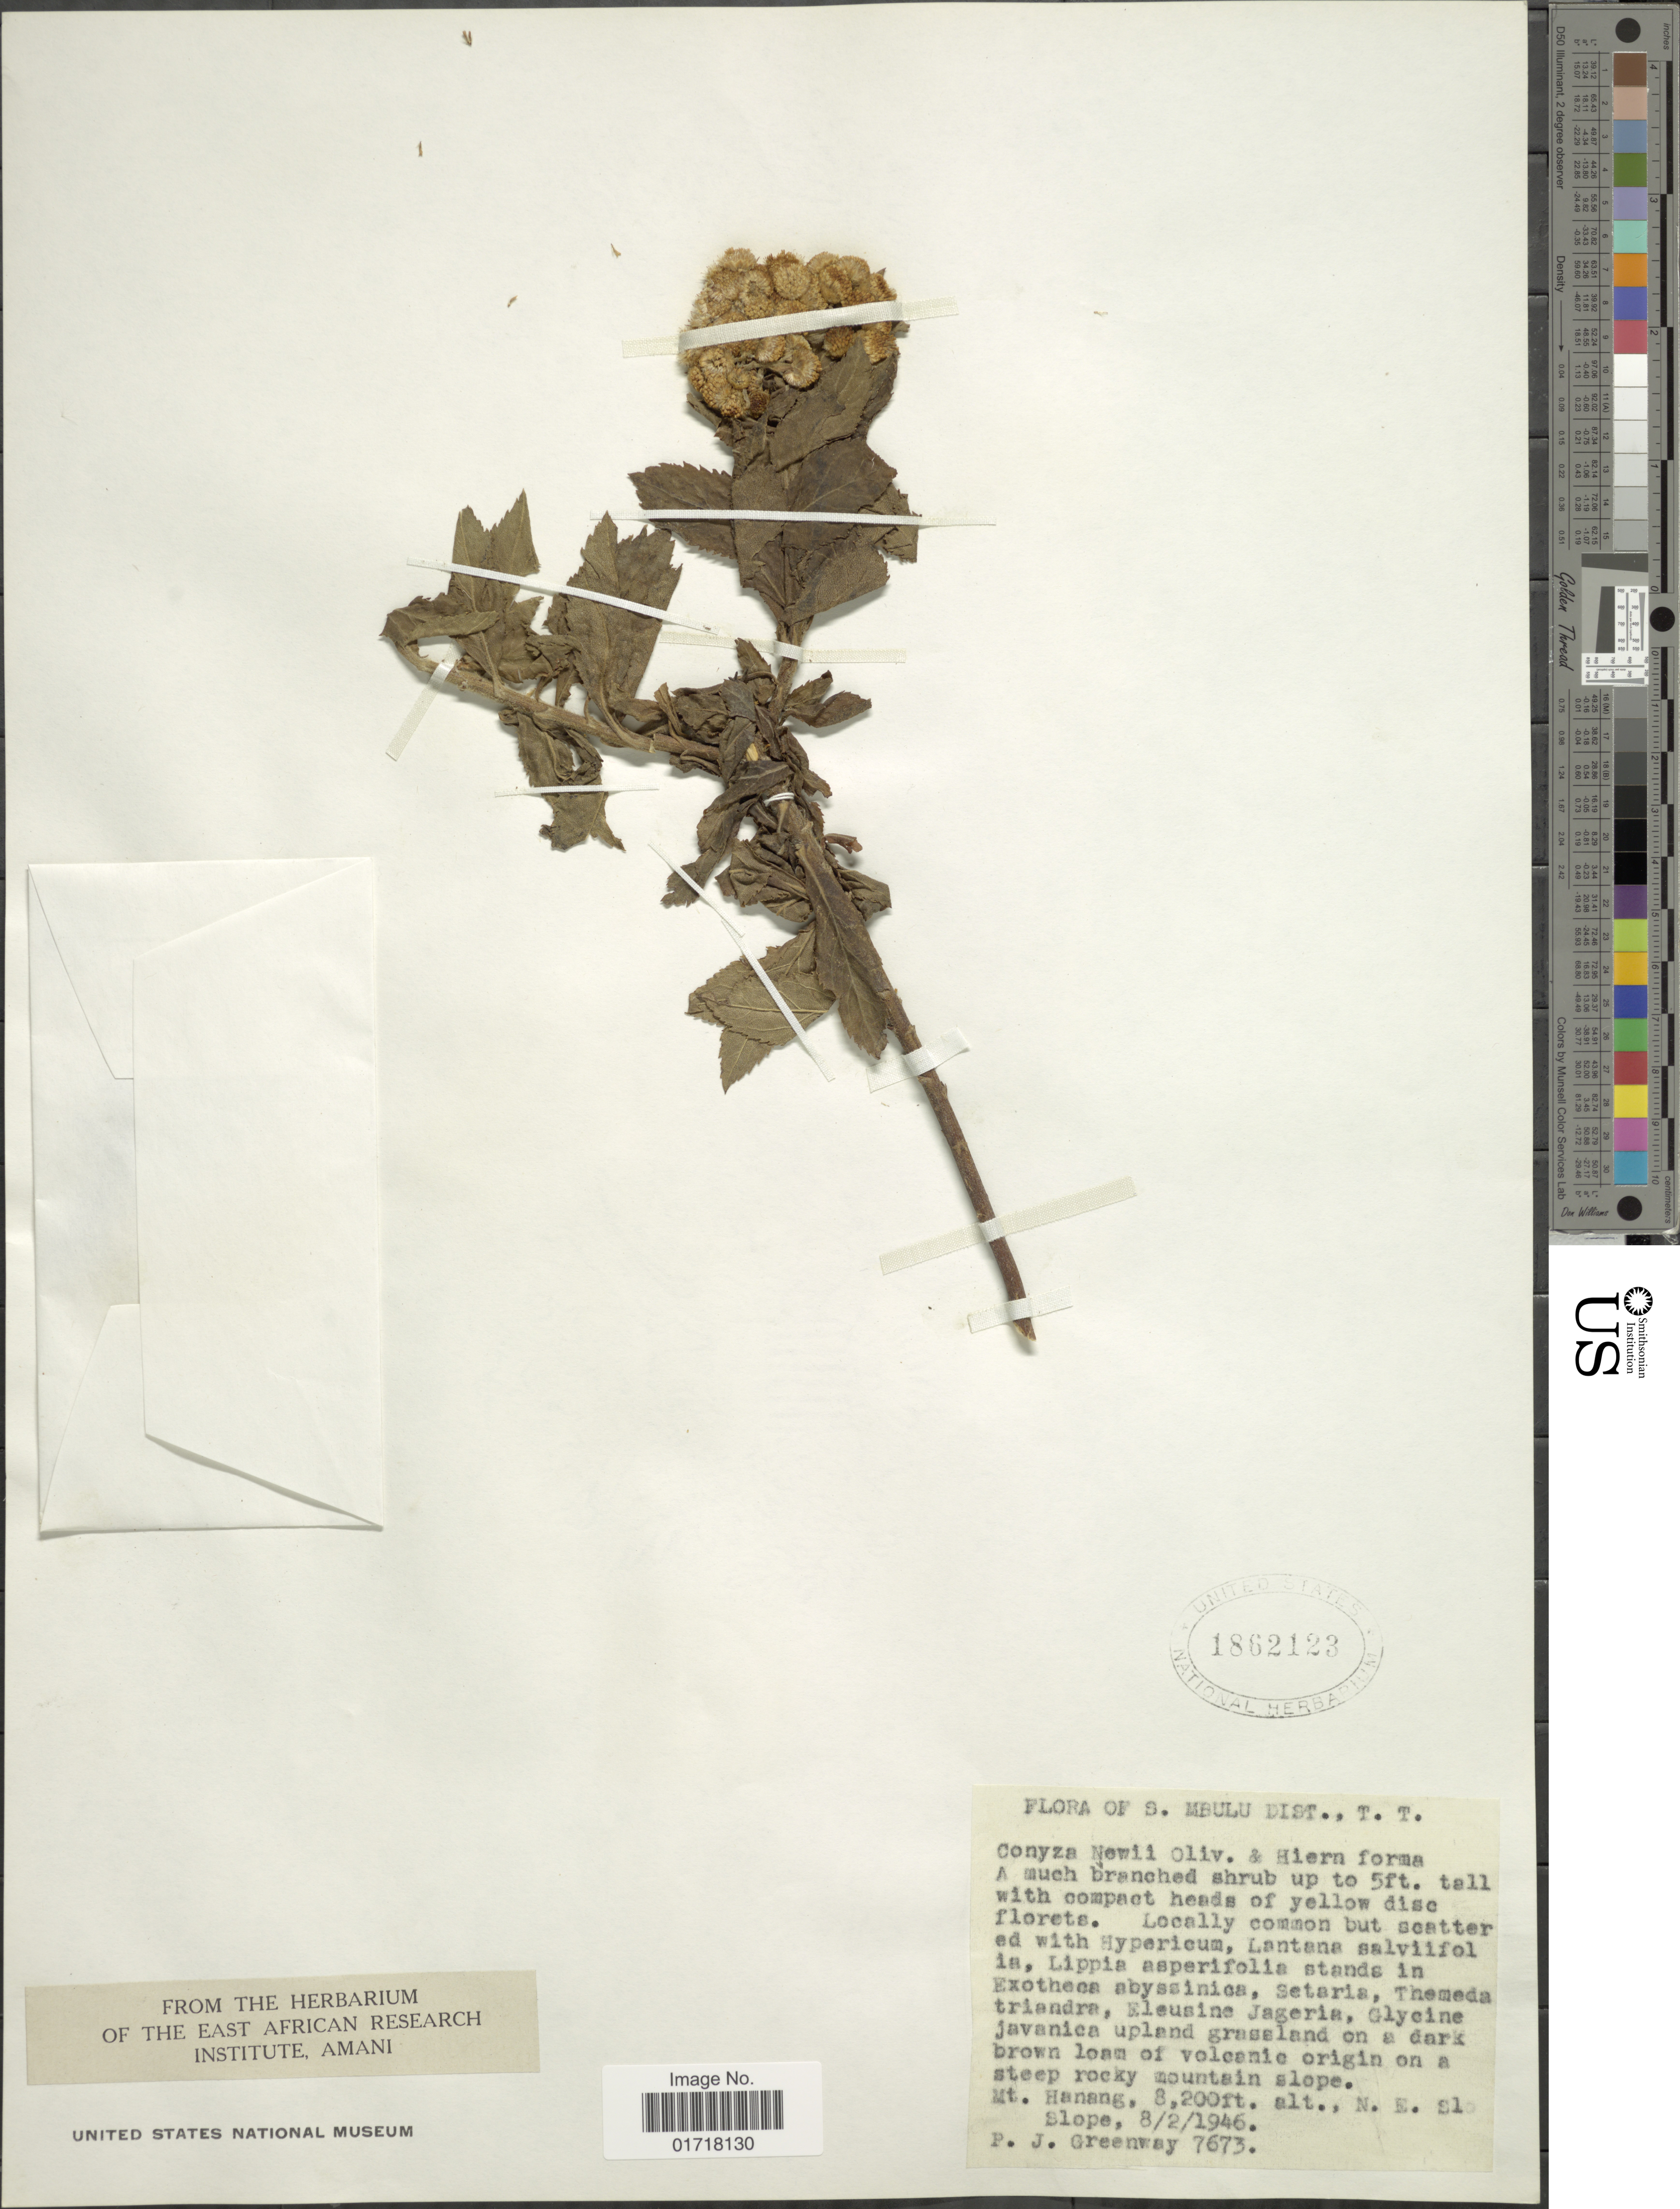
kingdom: Plantae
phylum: Tracheophyta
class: Magnoliopsida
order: Asterales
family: Asteraceae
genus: Conyza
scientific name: Conyza newii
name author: Oliv. & Hiern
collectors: P. J. Greenway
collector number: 7673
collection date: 1946-02-08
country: Tanzania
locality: Mt. Hanang, N. E. El Slope, S. Mbulu Dist., T. T.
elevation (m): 2499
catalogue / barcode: US 1862123